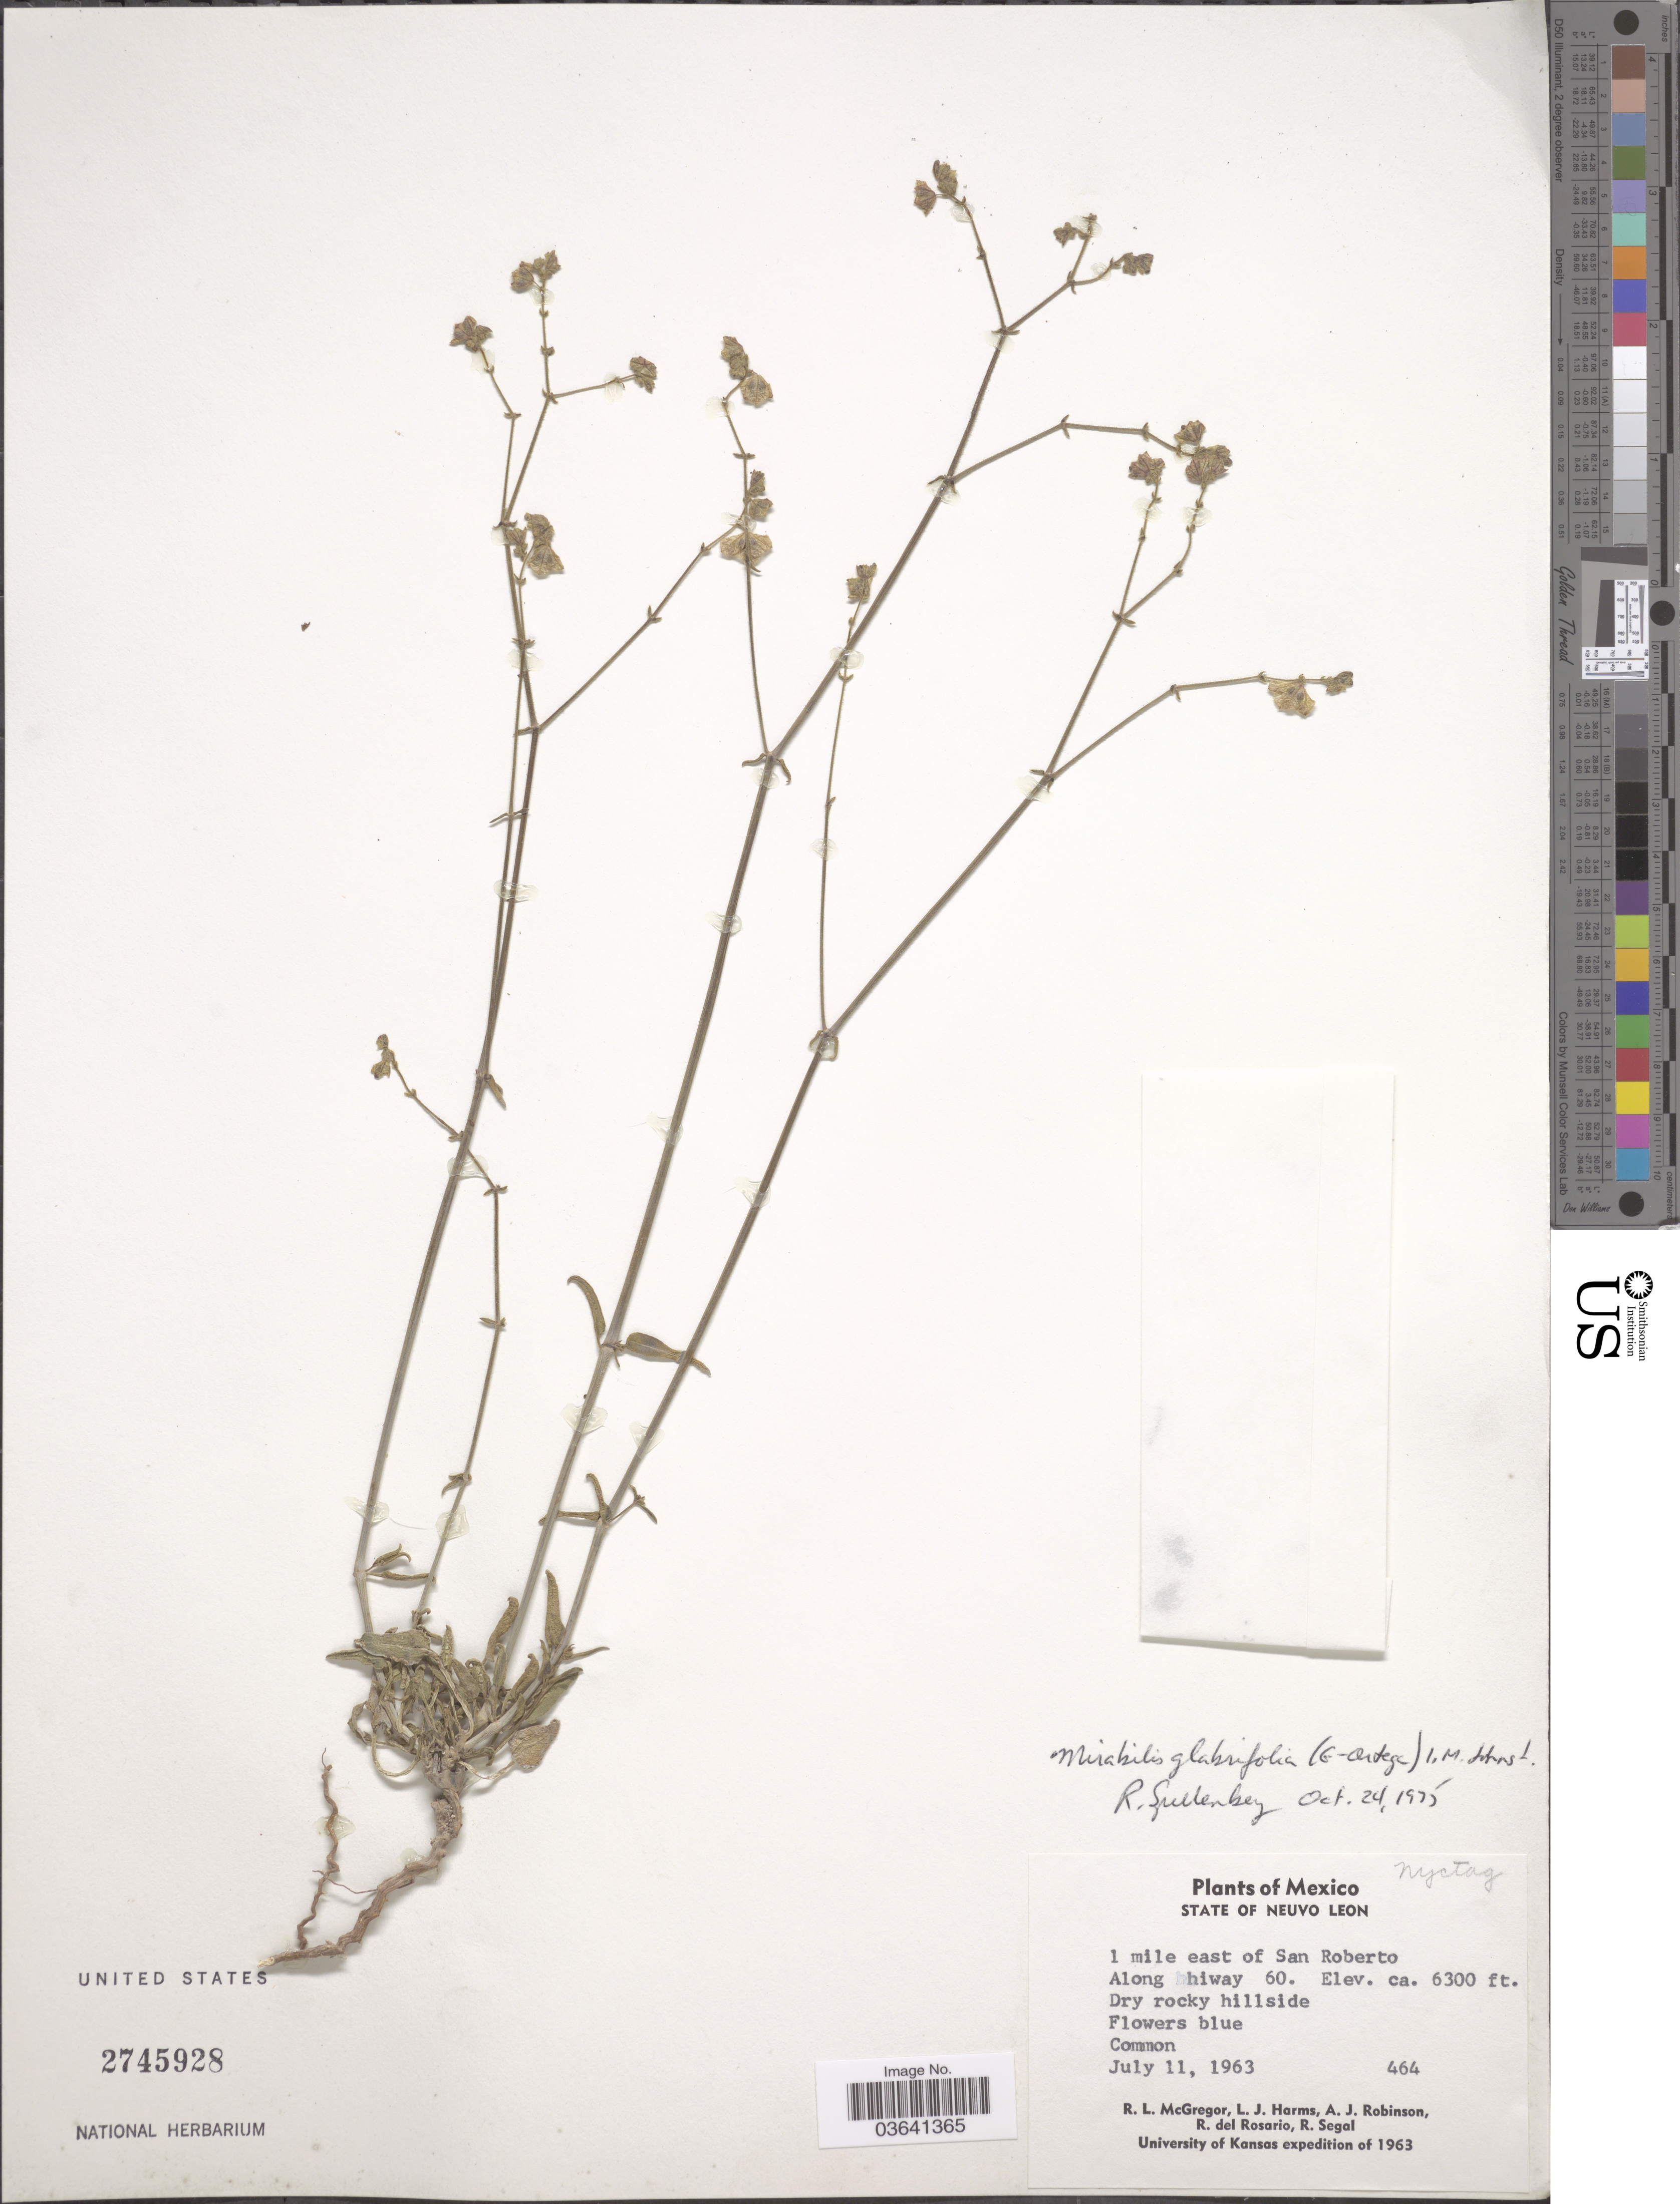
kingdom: Plantae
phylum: Tracheophyta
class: Magnoliopsida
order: Caryophyllales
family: Nyctaginaceae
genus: Mirabilis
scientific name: Mirabilis glabrifolia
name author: (Ort.) I.M. Johnst.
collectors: R. McGregor, L. Harms, A. J. Robinson, R. del Rosario & R. Segal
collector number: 464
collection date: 1963-07-11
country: Mexico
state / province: Nuevo León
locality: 1 mile east of San Roberto. Along hiway 60.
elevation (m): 1920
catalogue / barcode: US 2745928